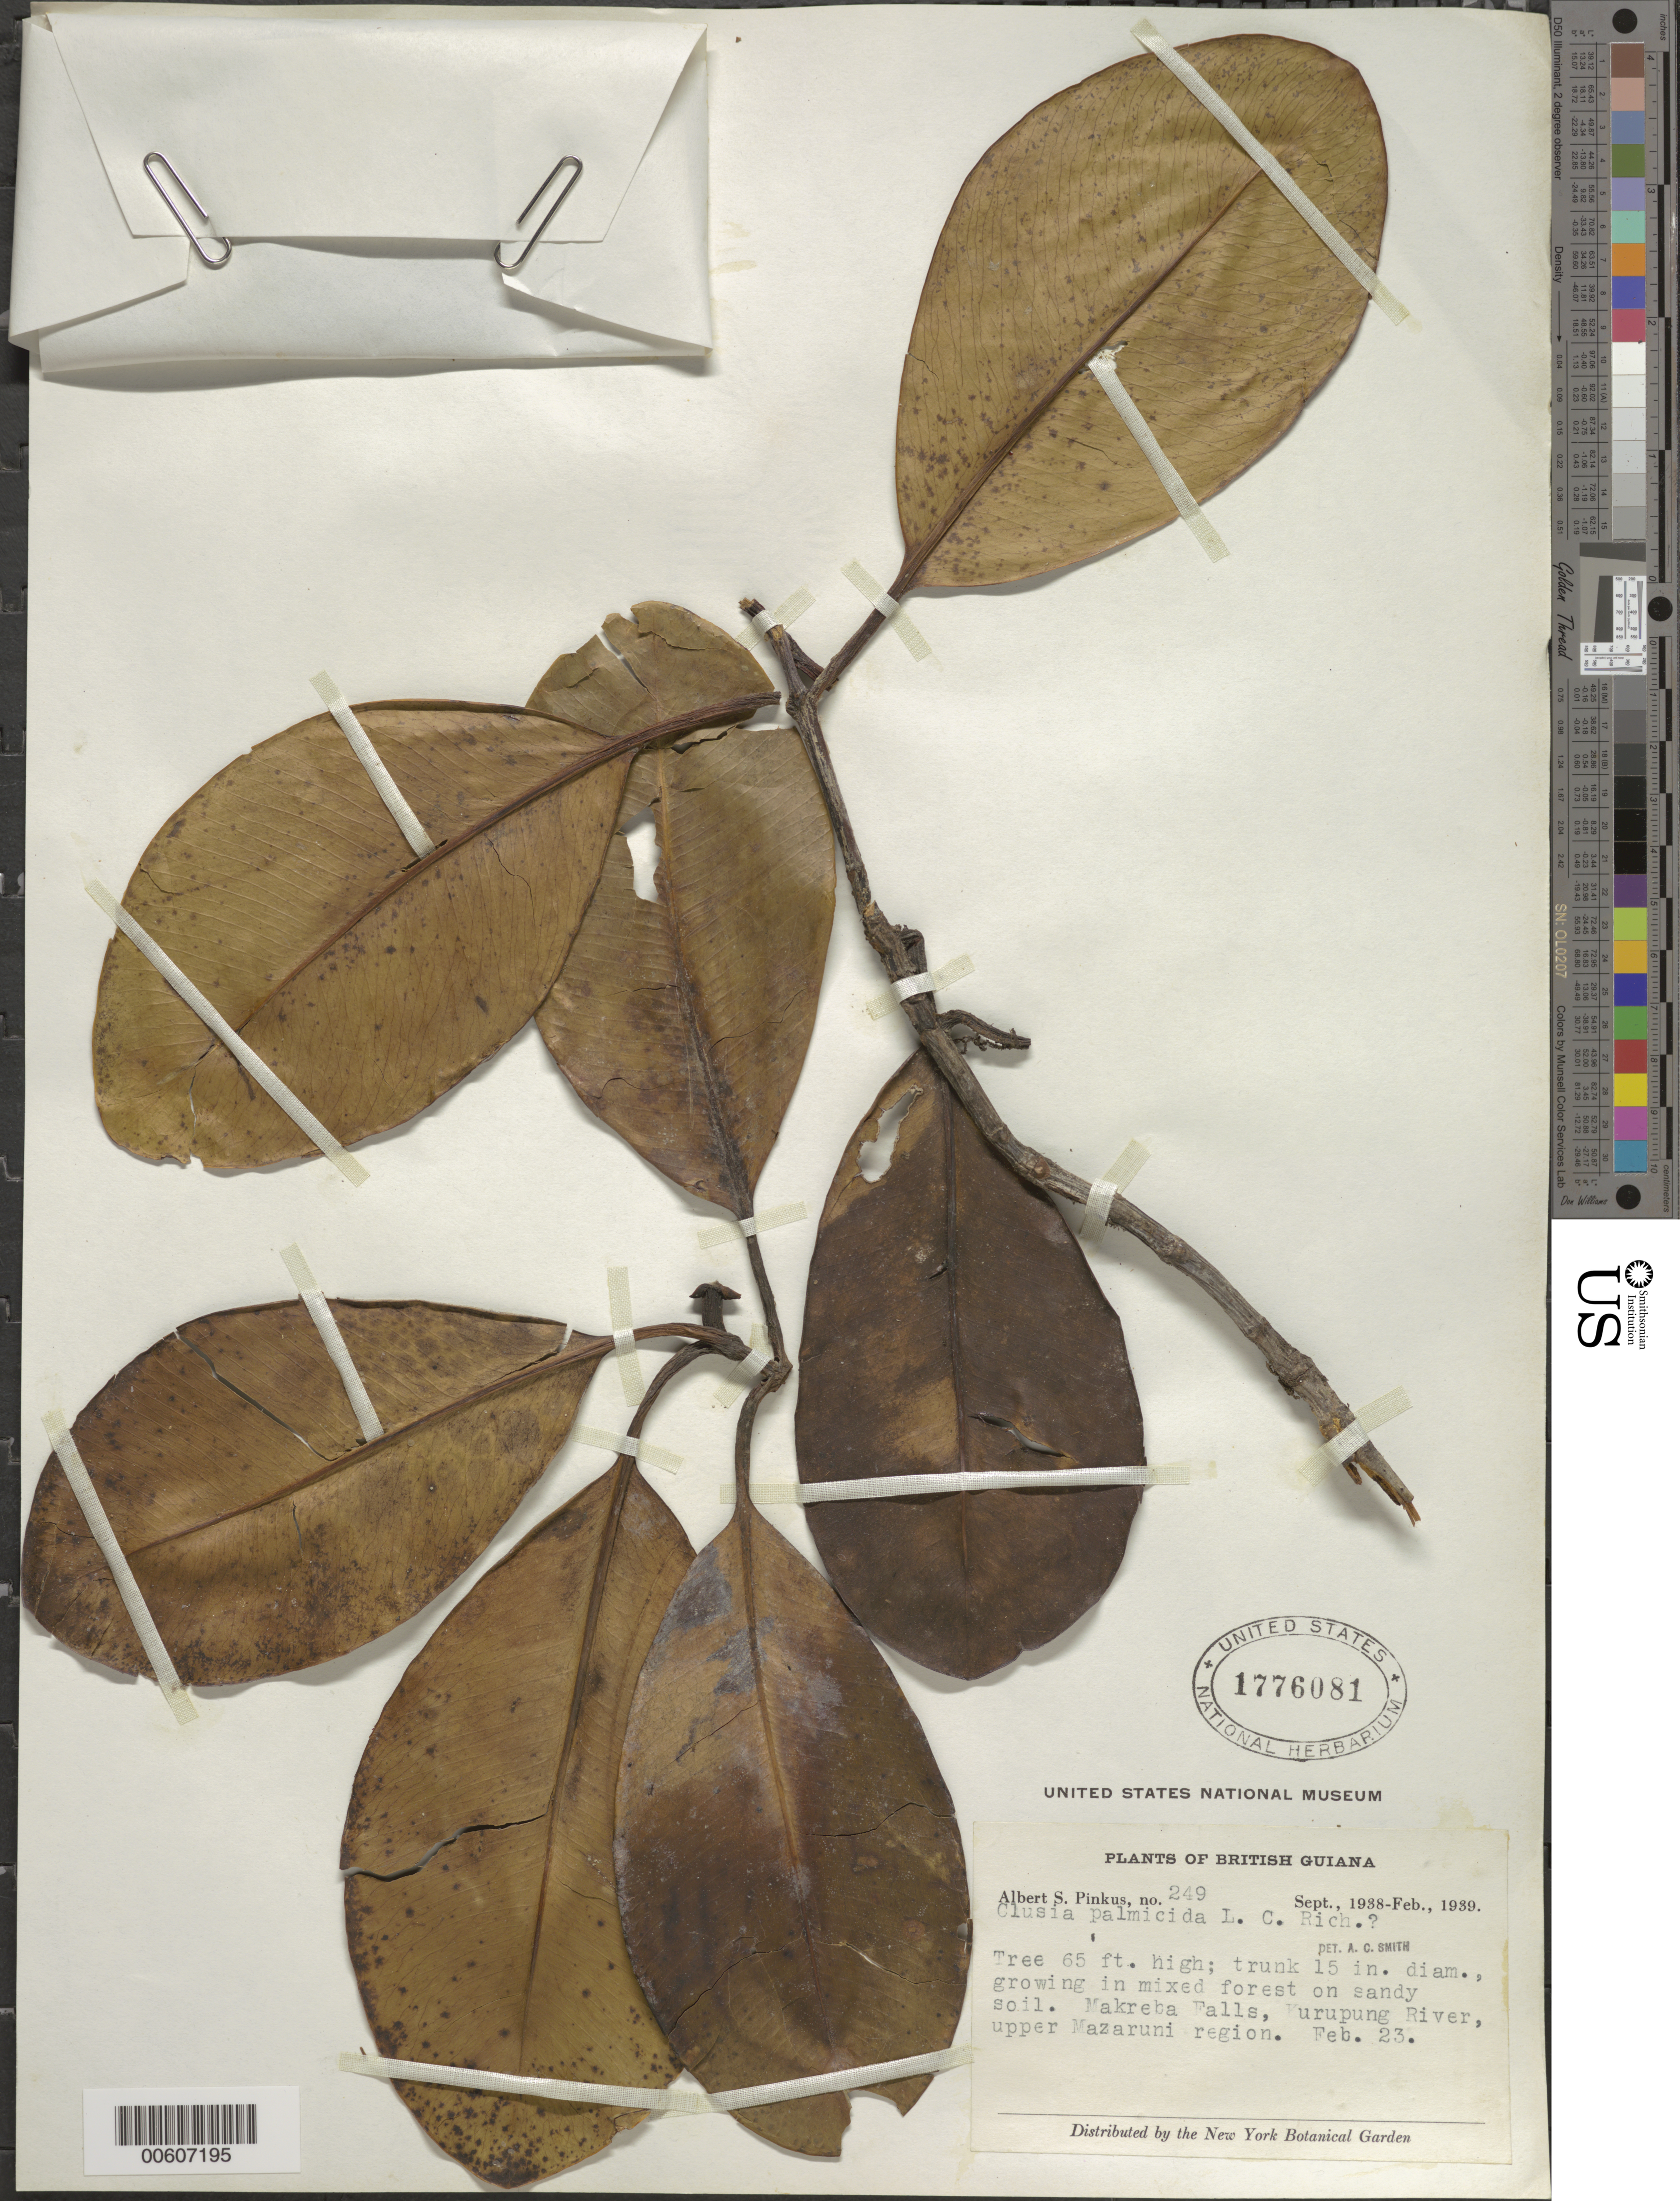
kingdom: Plantae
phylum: Tracheophyta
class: Magnoliopsida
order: Malpighiales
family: Clusiaceae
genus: Clusia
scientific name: Clusia palmicida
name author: Rich.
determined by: Smith, A. C.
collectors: A. Pinkus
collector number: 249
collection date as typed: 23-Feb-39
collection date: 1939-02-23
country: Guyana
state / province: Cuyuni-Mazaruni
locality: Makreba Falls, Kurupung R., upper Mazaruni Dist.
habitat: Mixed forest on sandy soil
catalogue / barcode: US 1776081